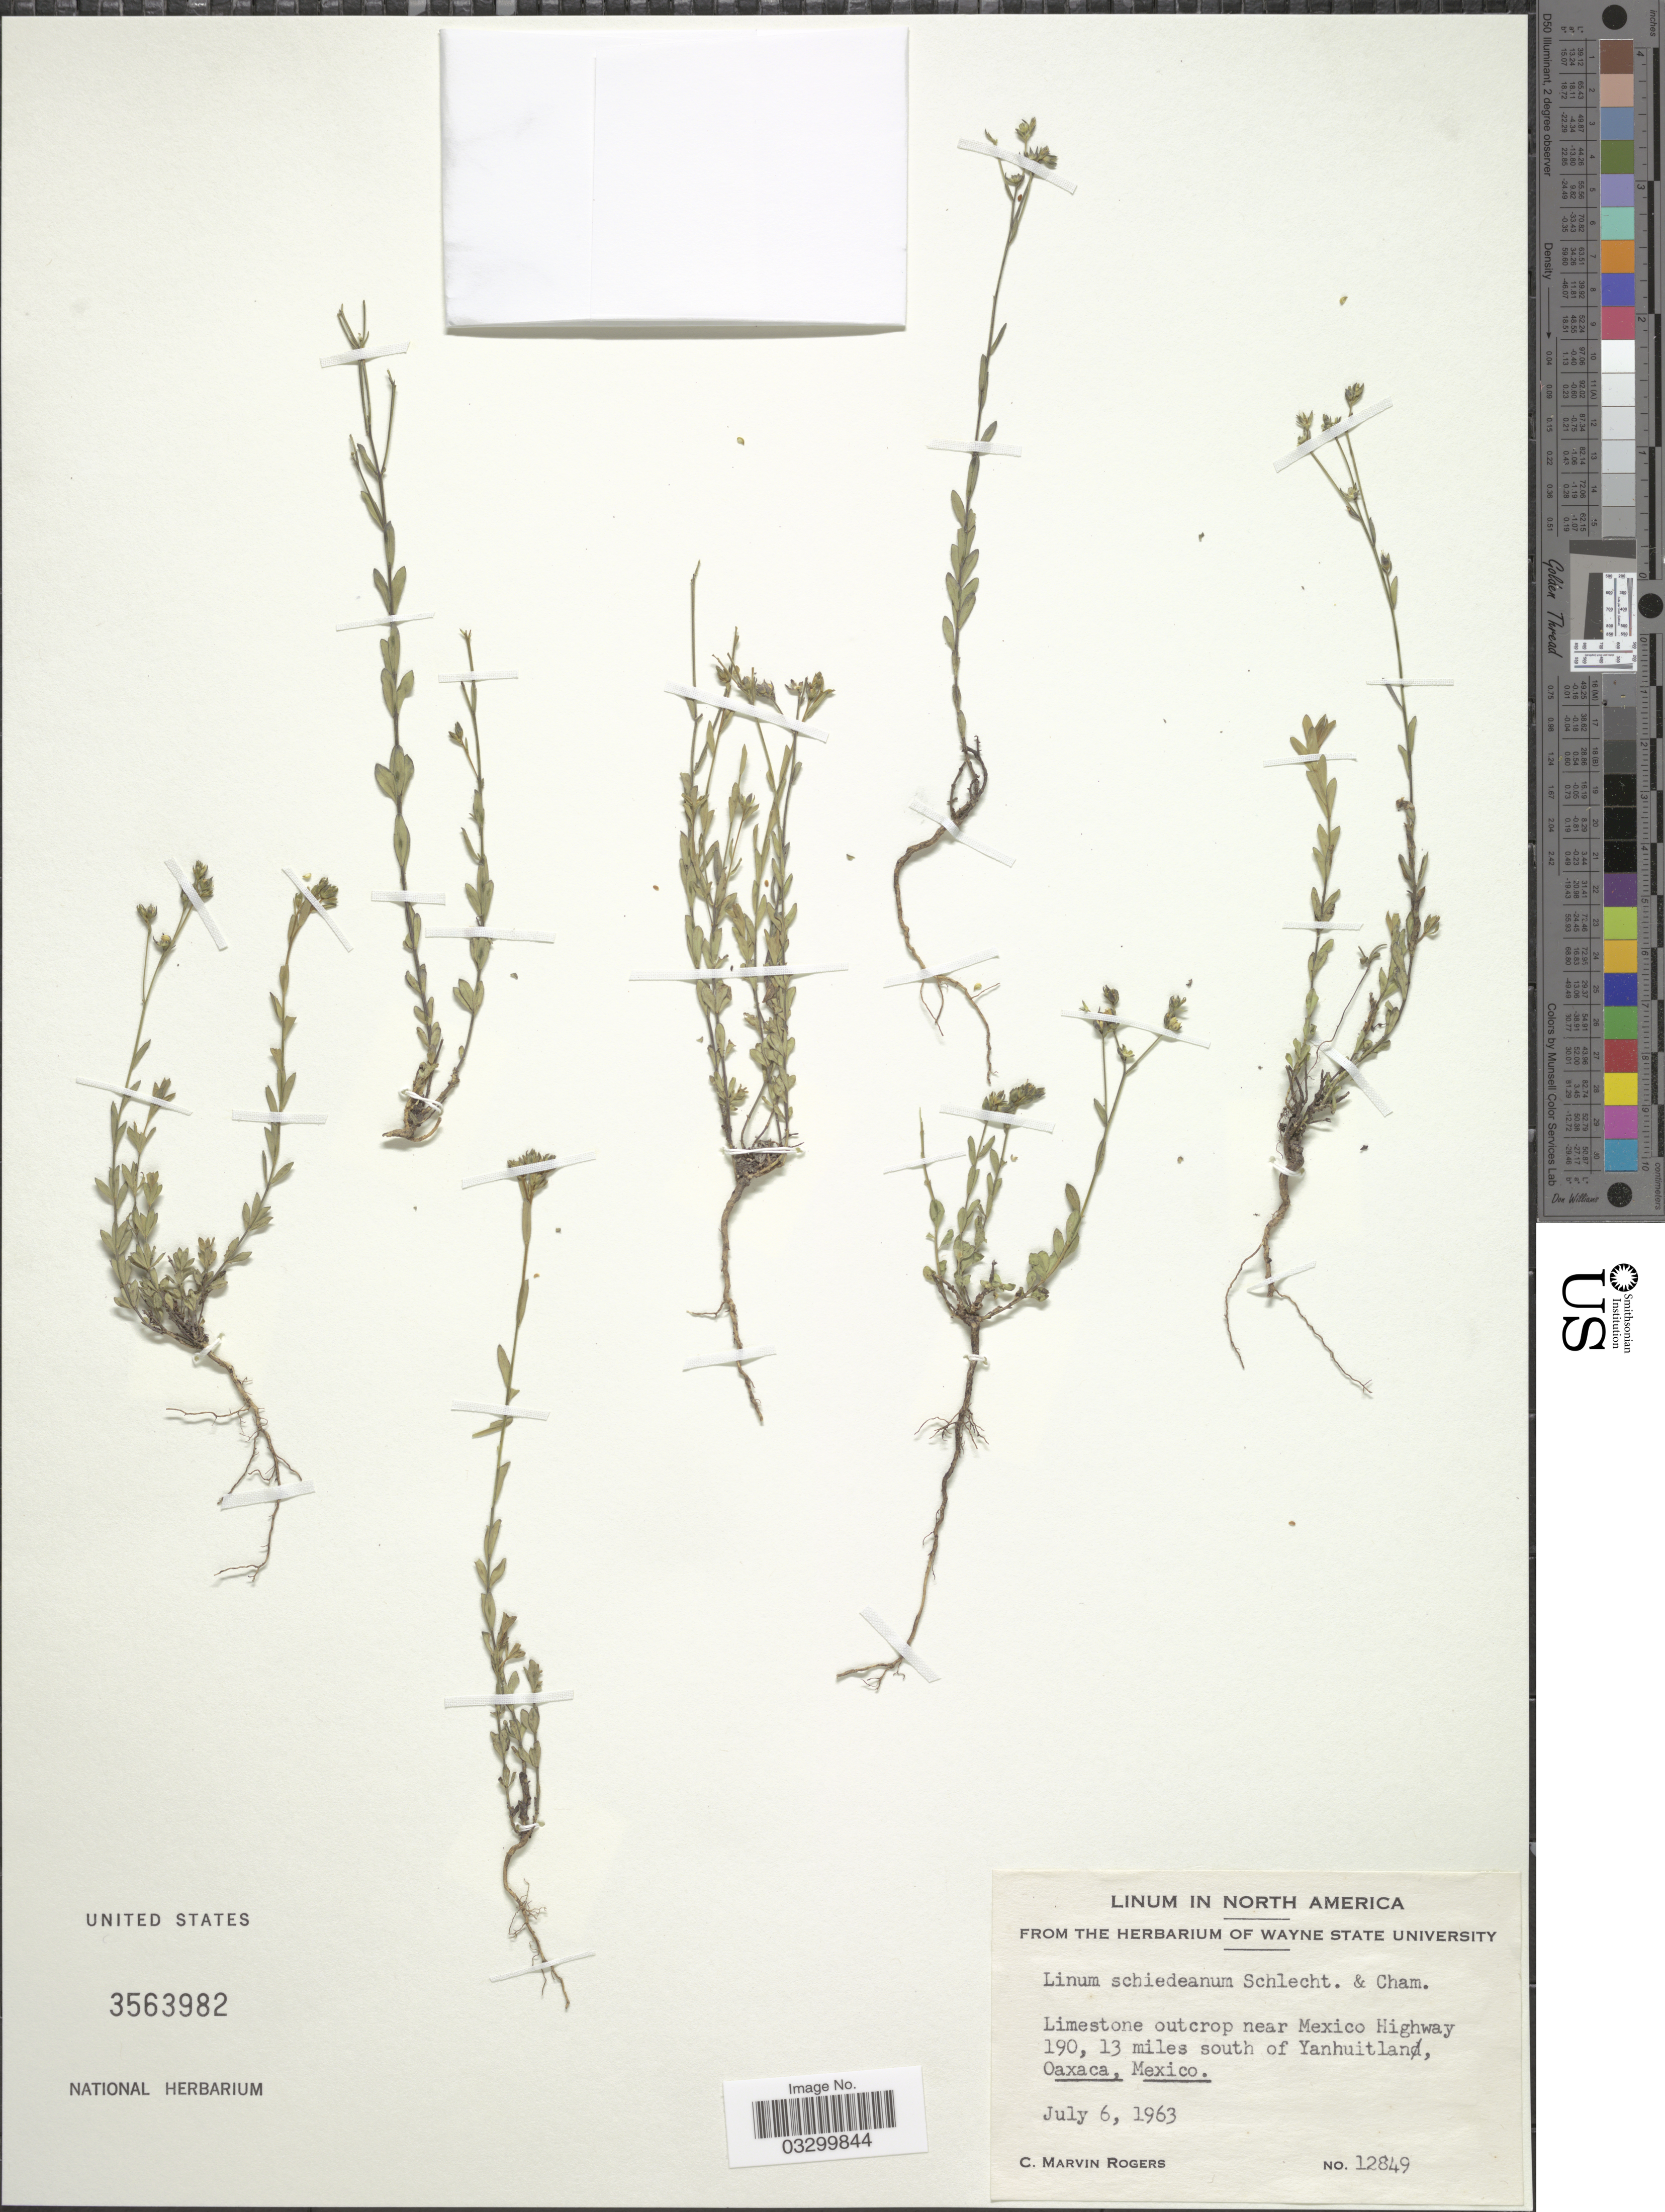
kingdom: Plantae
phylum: Tracheophyta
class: Magnoliopsida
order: Malpighiales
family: Linaceae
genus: Linum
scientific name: Linum schiedeanum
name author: Schltdl. & Cham.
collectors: C. M. Rogers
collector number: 12849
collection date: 1963-07-06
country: Mexico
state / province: Oaxaca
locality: Near Mexico Highway 190, 13 miles south Yanhuitlan.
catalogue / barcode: US 3563982